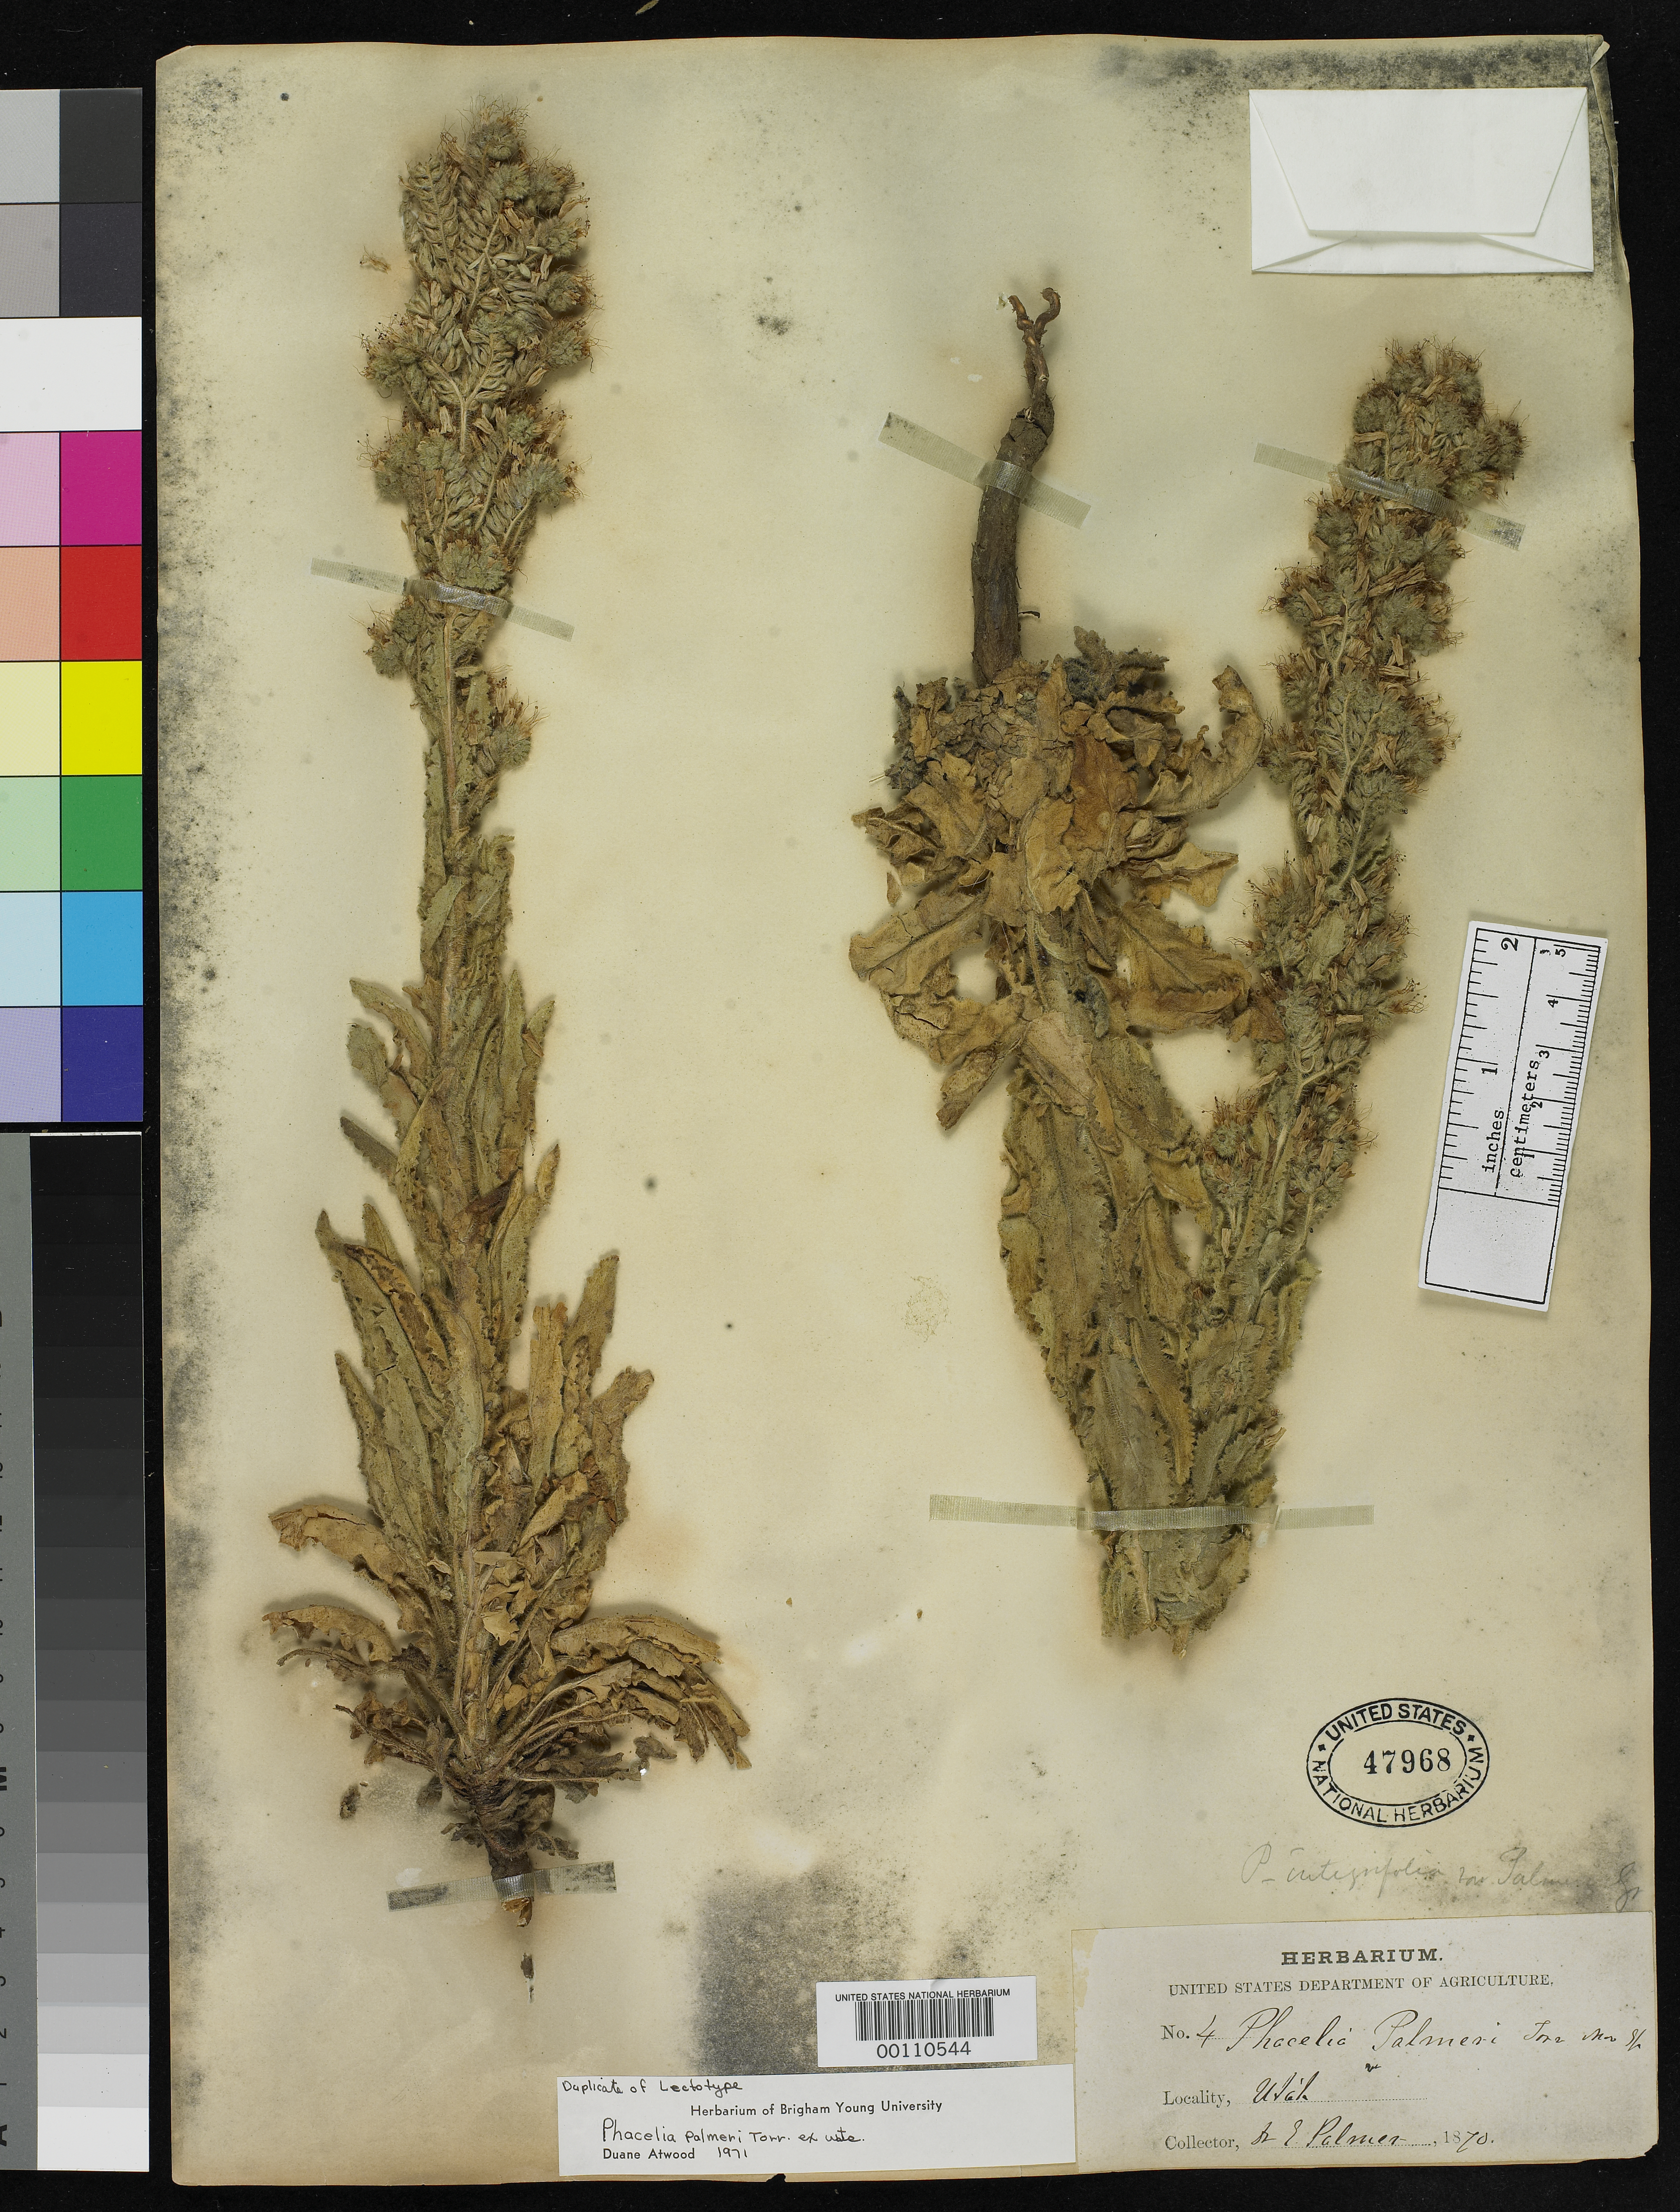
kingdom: Plantae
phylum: Tracheophyta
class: Magnoliopsida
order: Boraginales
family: Hydrophyllaceae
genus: Phacelia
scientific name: Phacelia palmeri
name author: Torr. ex S. Watson in C. King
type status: Isotype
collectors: E. Palmer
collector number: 4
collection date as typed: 1870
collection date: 1870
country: United States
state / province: Utah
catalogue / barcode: US 47968